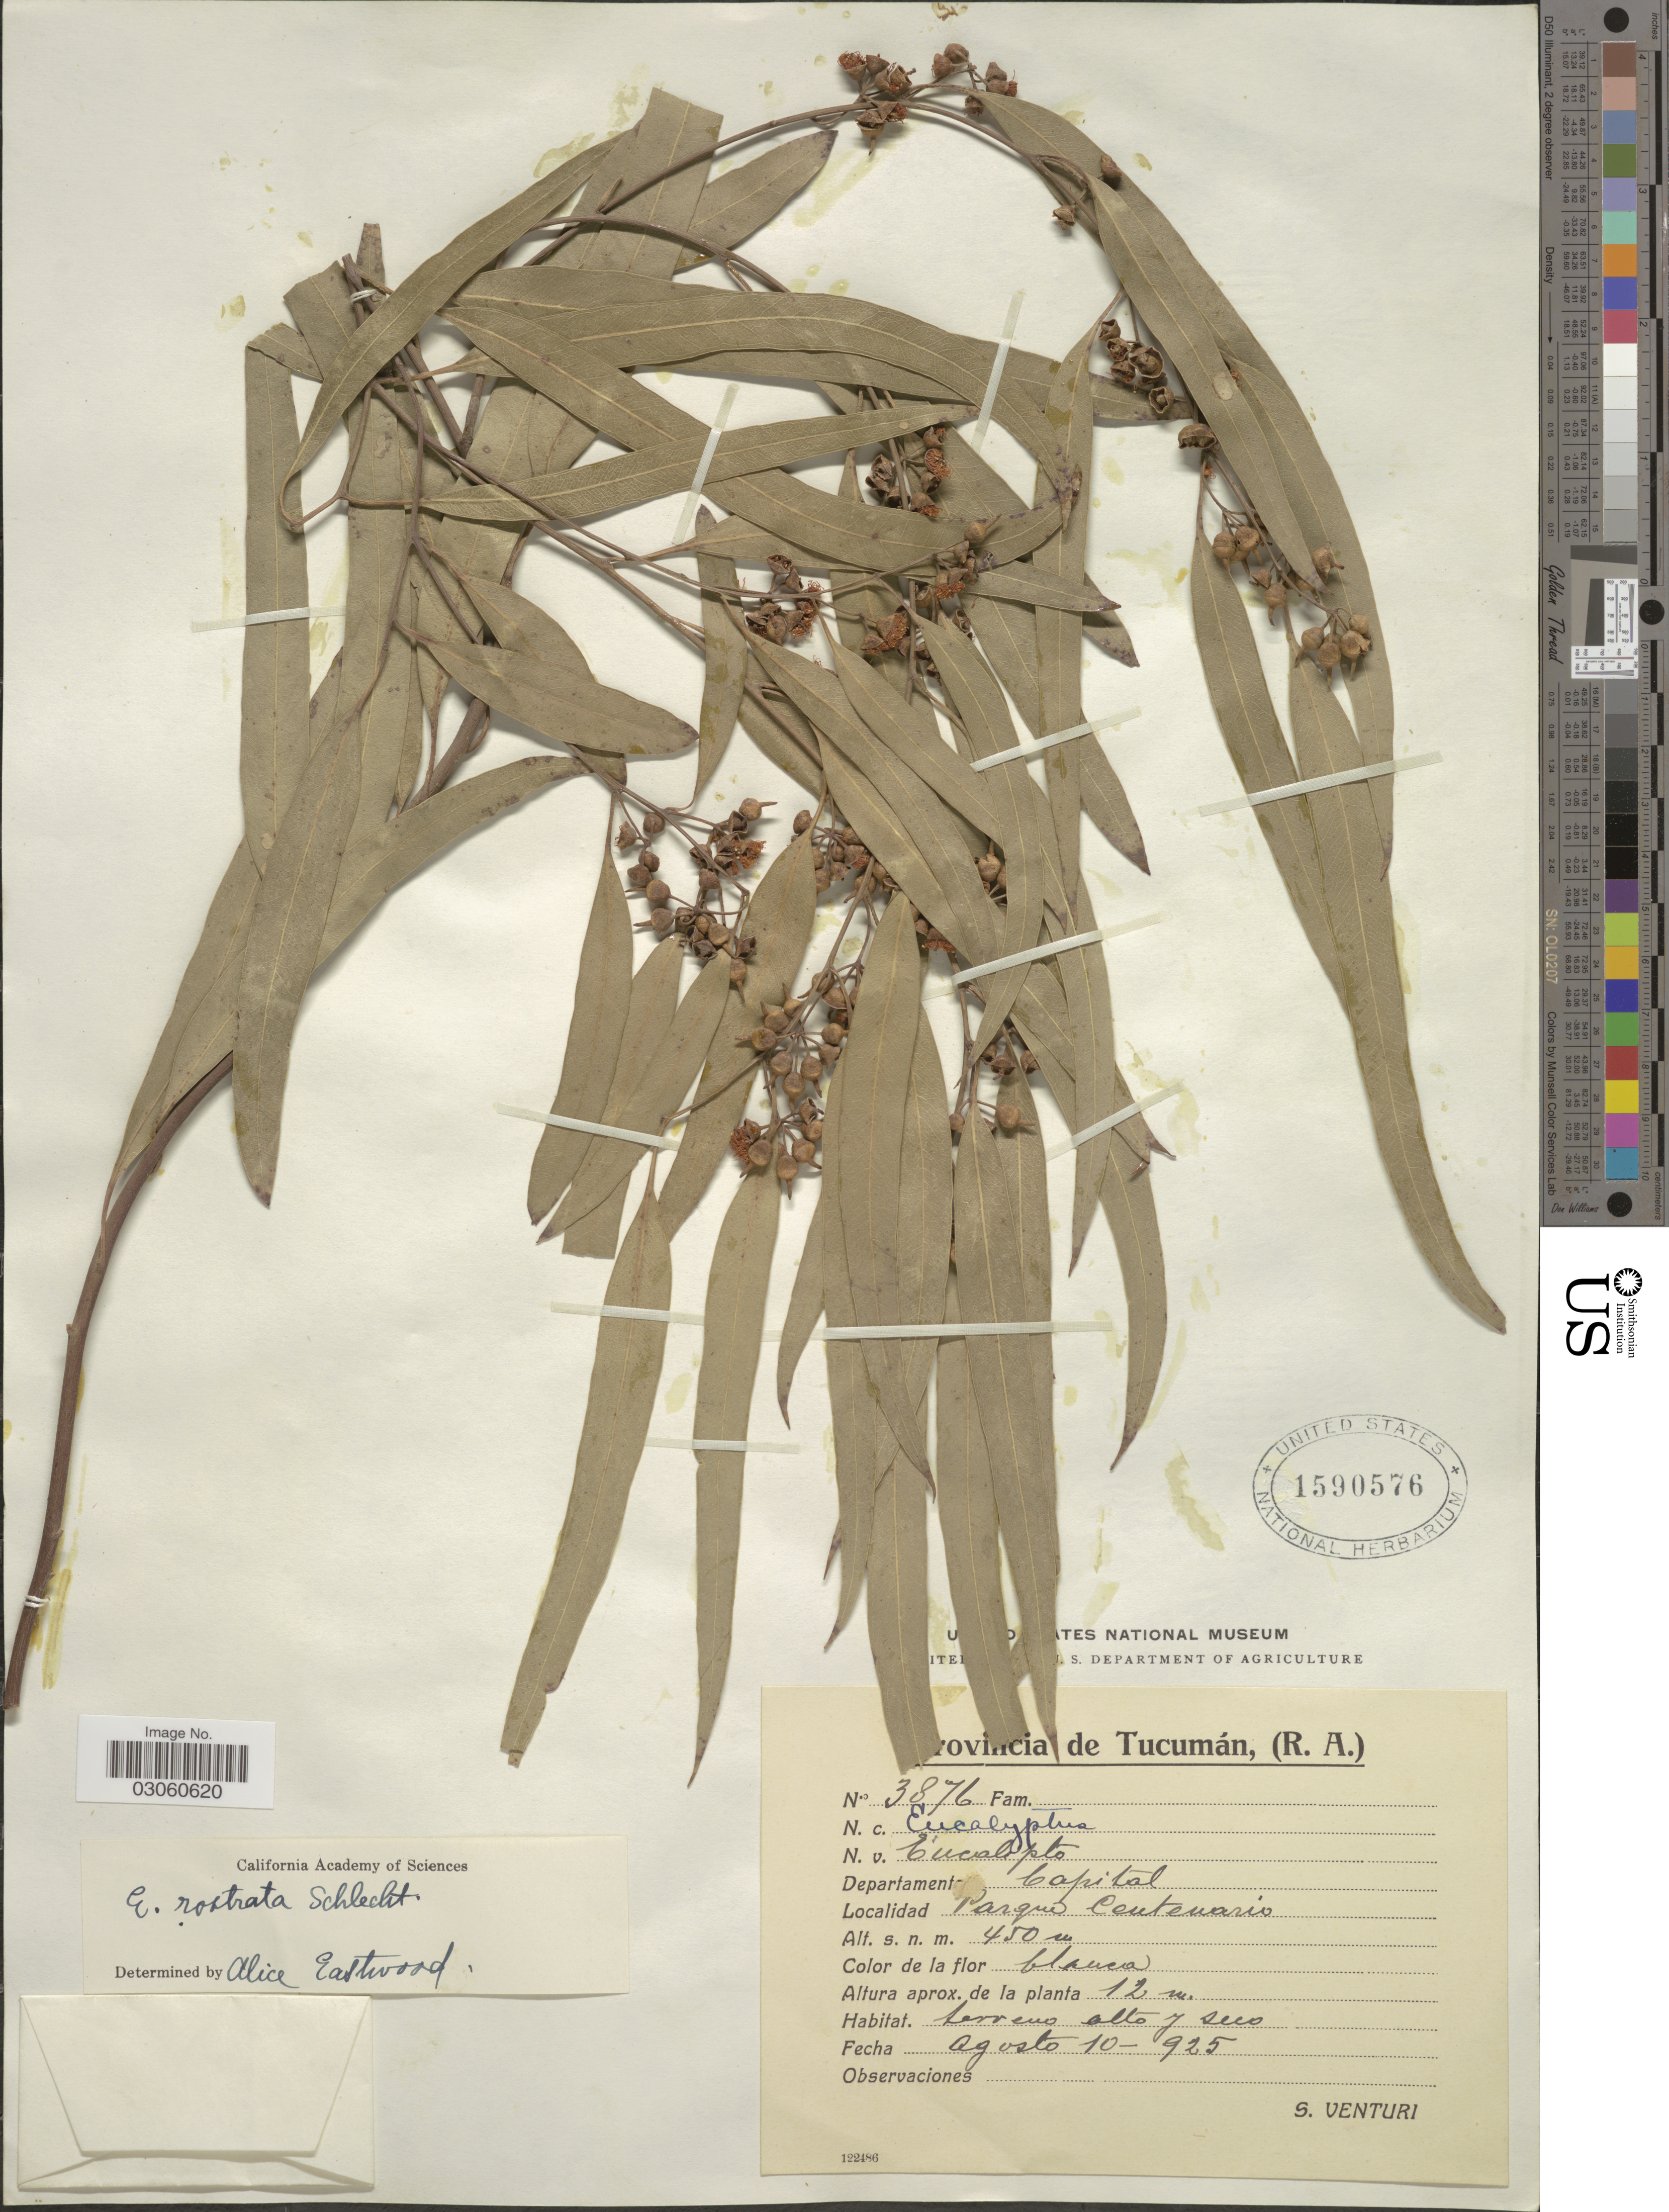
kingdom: Plantae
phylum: Tracheophyta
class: Magnoliopsida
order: Myrtales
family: Myrtaceae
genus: Eucalyptus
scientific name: Eucalyptus rostrata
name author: Schltdl.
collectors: S. Venturi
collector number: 3876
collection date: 1925-08-10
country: Argentina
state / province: Tucuman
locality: Departamento Capital, Parque Centenario.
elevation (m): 450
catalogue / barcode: US 1590576